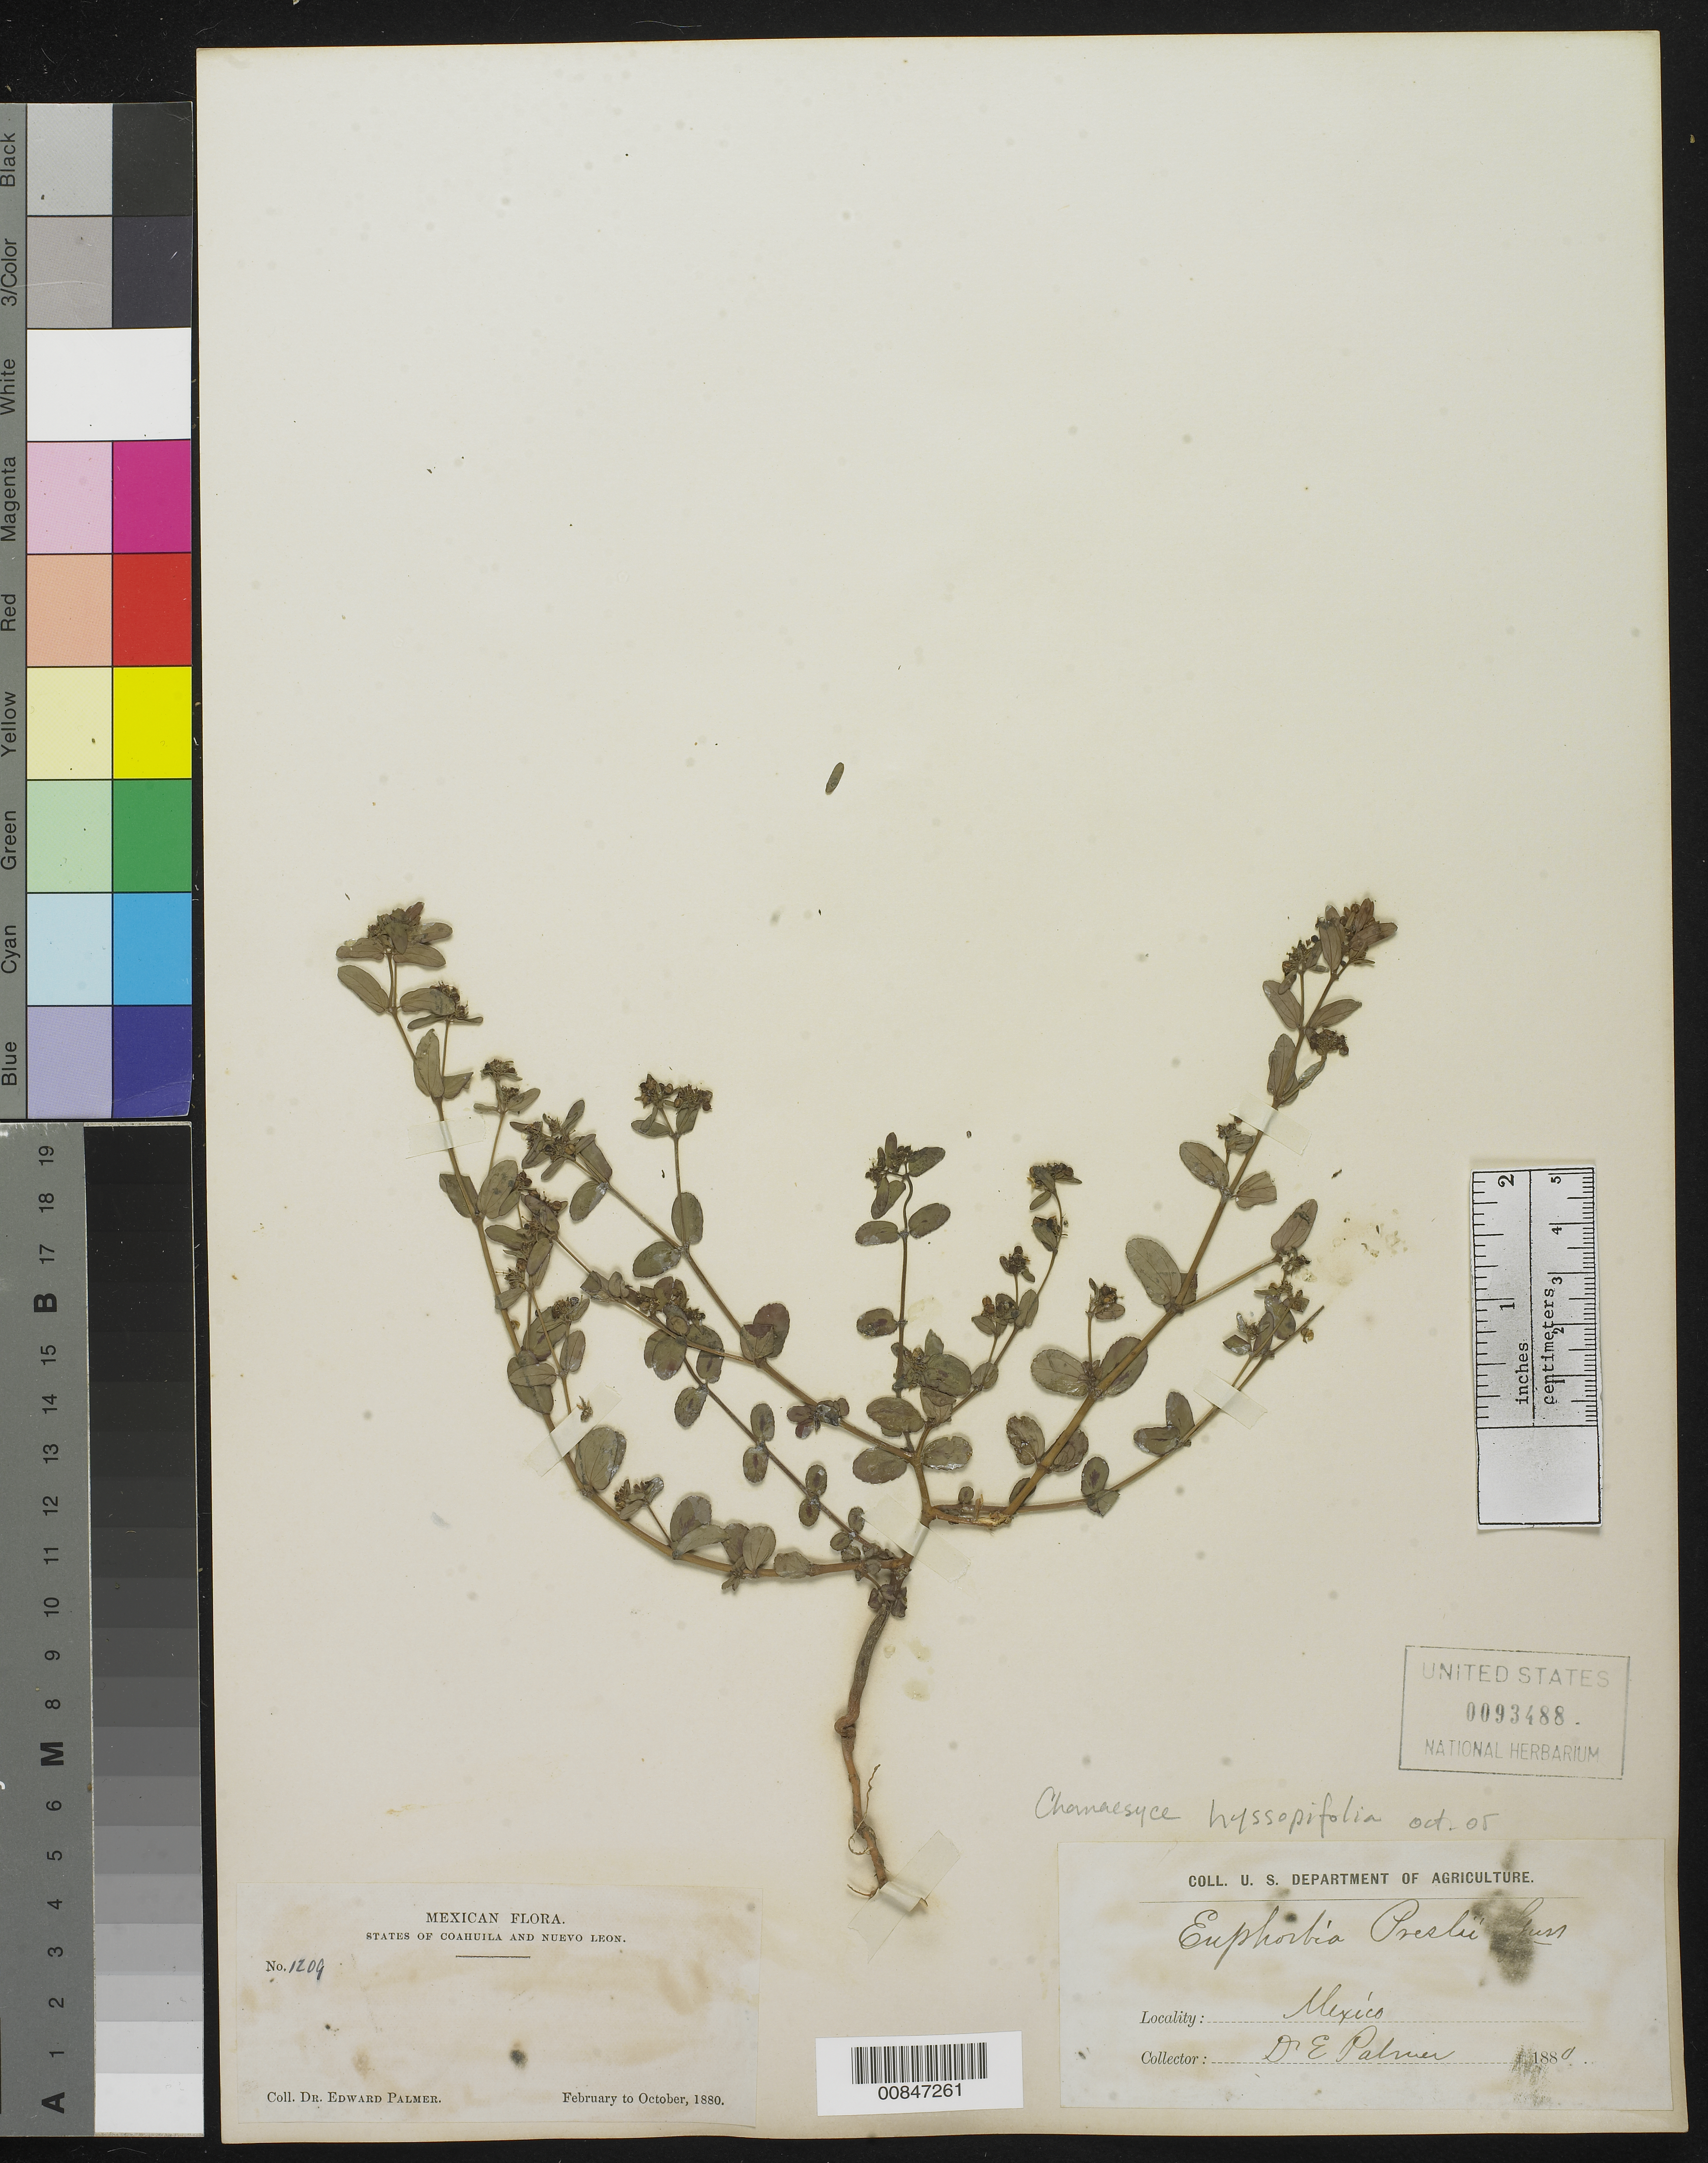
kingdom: Plantae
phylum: Tracheophyta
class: Magnoliopsida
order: Malpighiales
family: Euphorbiaceae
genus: Euphorbia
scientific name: Euphorbia hyssopifolia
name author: L.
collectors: E. Palmer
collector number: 1209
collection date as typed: Feb 1880 to -- Oct 1880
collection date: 1880-02/1880-10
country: Mexico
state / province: Coahuila / Nuevo León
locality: States of Coahuila and Nuevo León.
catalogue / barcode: US 93488